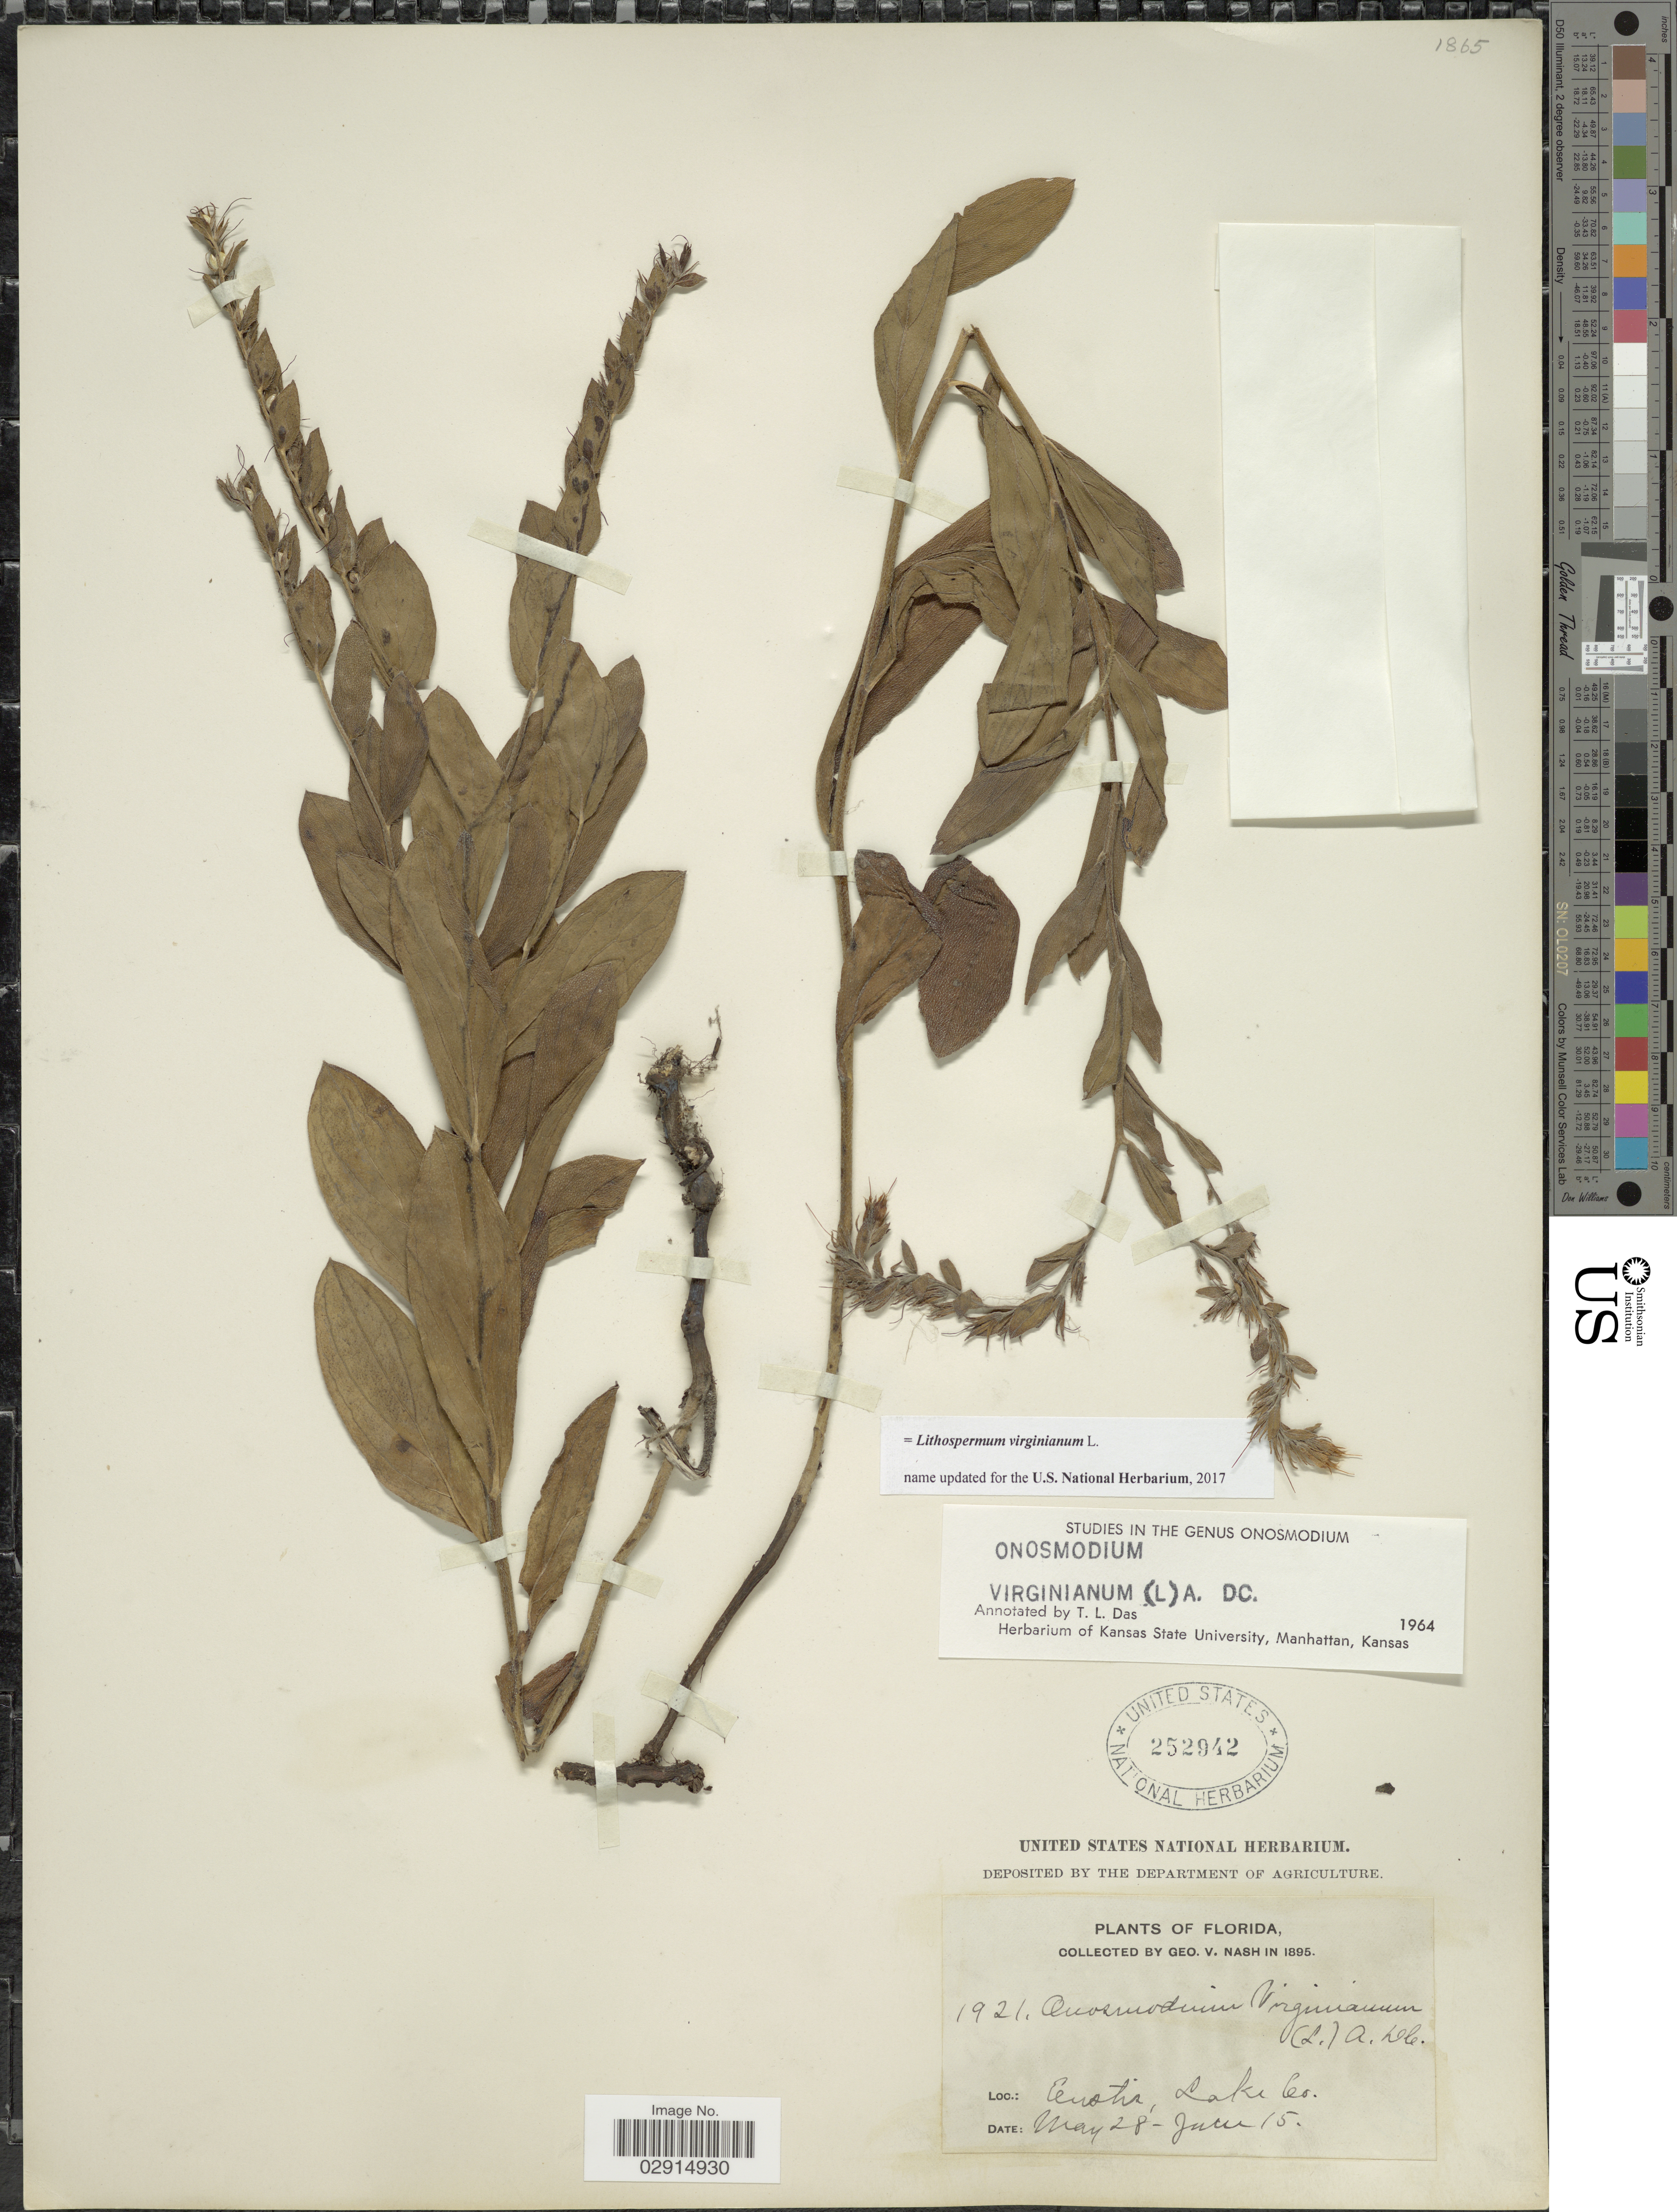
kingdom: Plantae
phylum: Tracheophyta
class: Magnoliopsida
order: Boraginales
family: Boraginaceae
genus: Lithospermum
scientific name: Lithospermum virginianum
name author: L.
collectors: G. V. Nash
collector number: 1921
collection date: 1895-05-28/1895-06-15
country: United States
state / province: Florida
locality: Eustis, Lake Co.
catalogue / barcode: US 252942